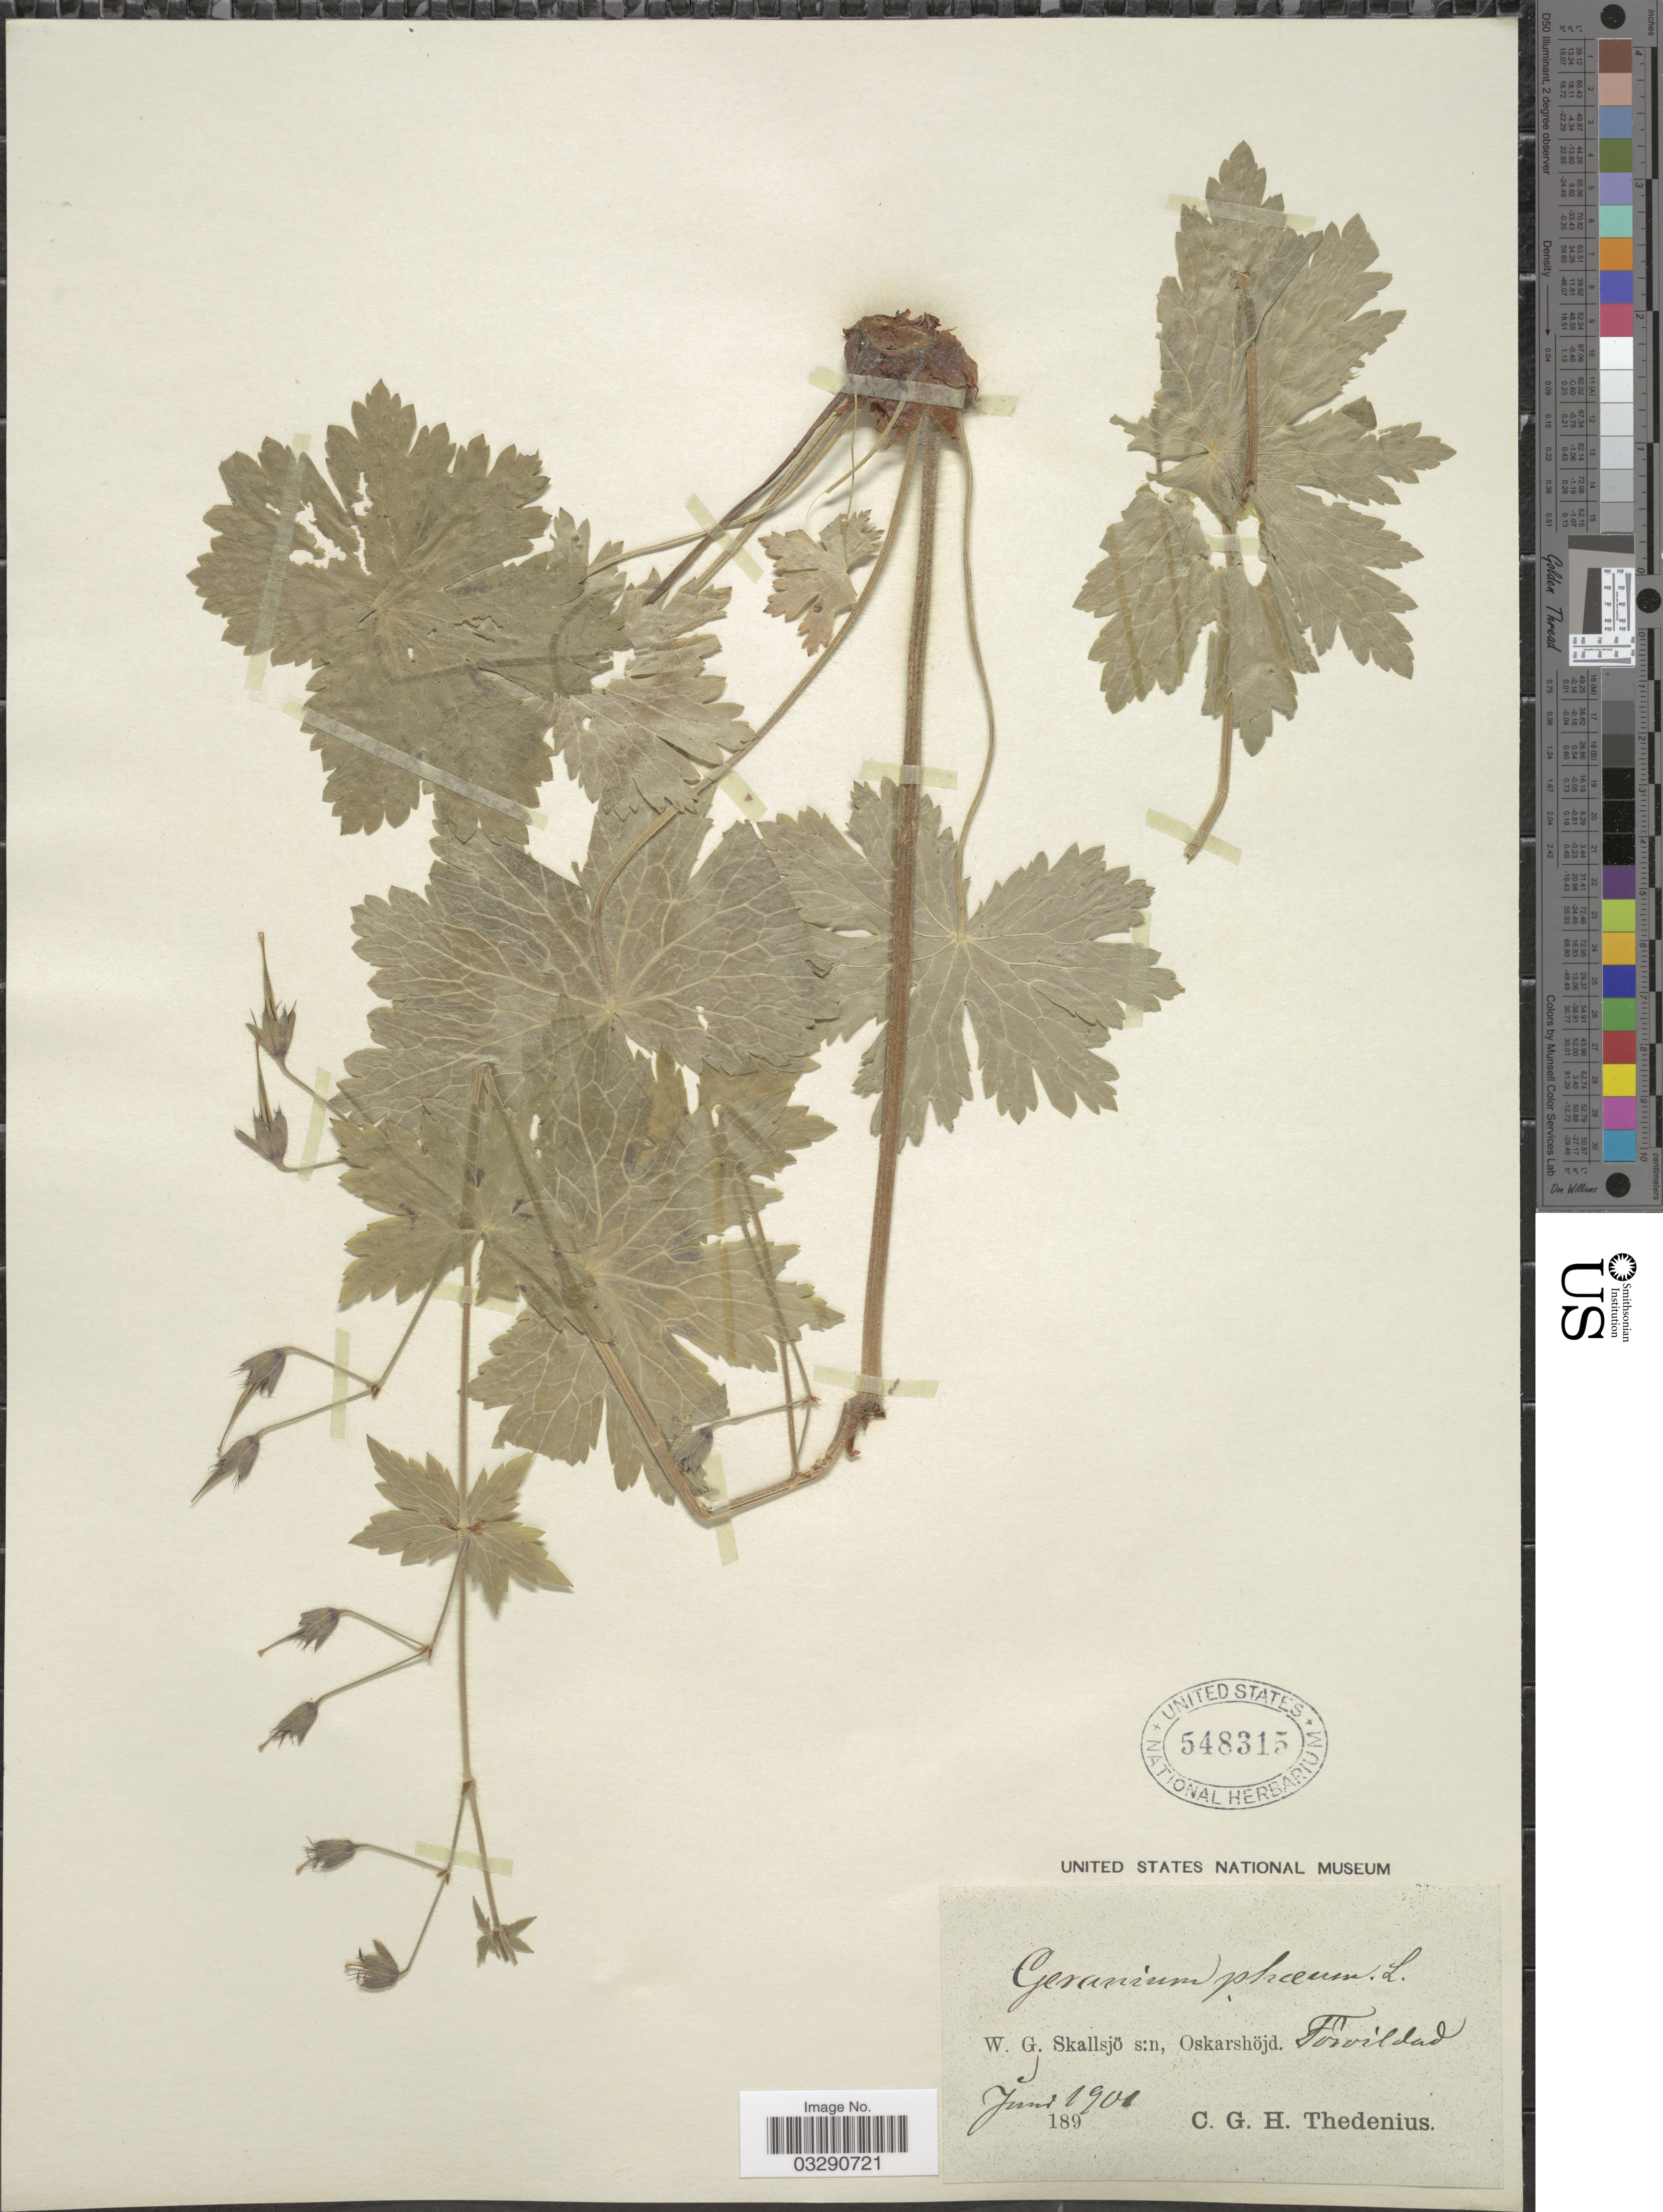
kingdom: Plantae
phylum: Tracheophyta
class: Magnoliopsida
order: Geraniales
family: Geraniaceae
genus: Geranium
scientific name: Geranium phaeum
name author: L.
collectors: C. Thedenius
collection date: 1901-06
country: Sweden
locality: W. G. Skallsjö, Oskarshöjd. Forvildad.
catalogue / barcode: US 548315